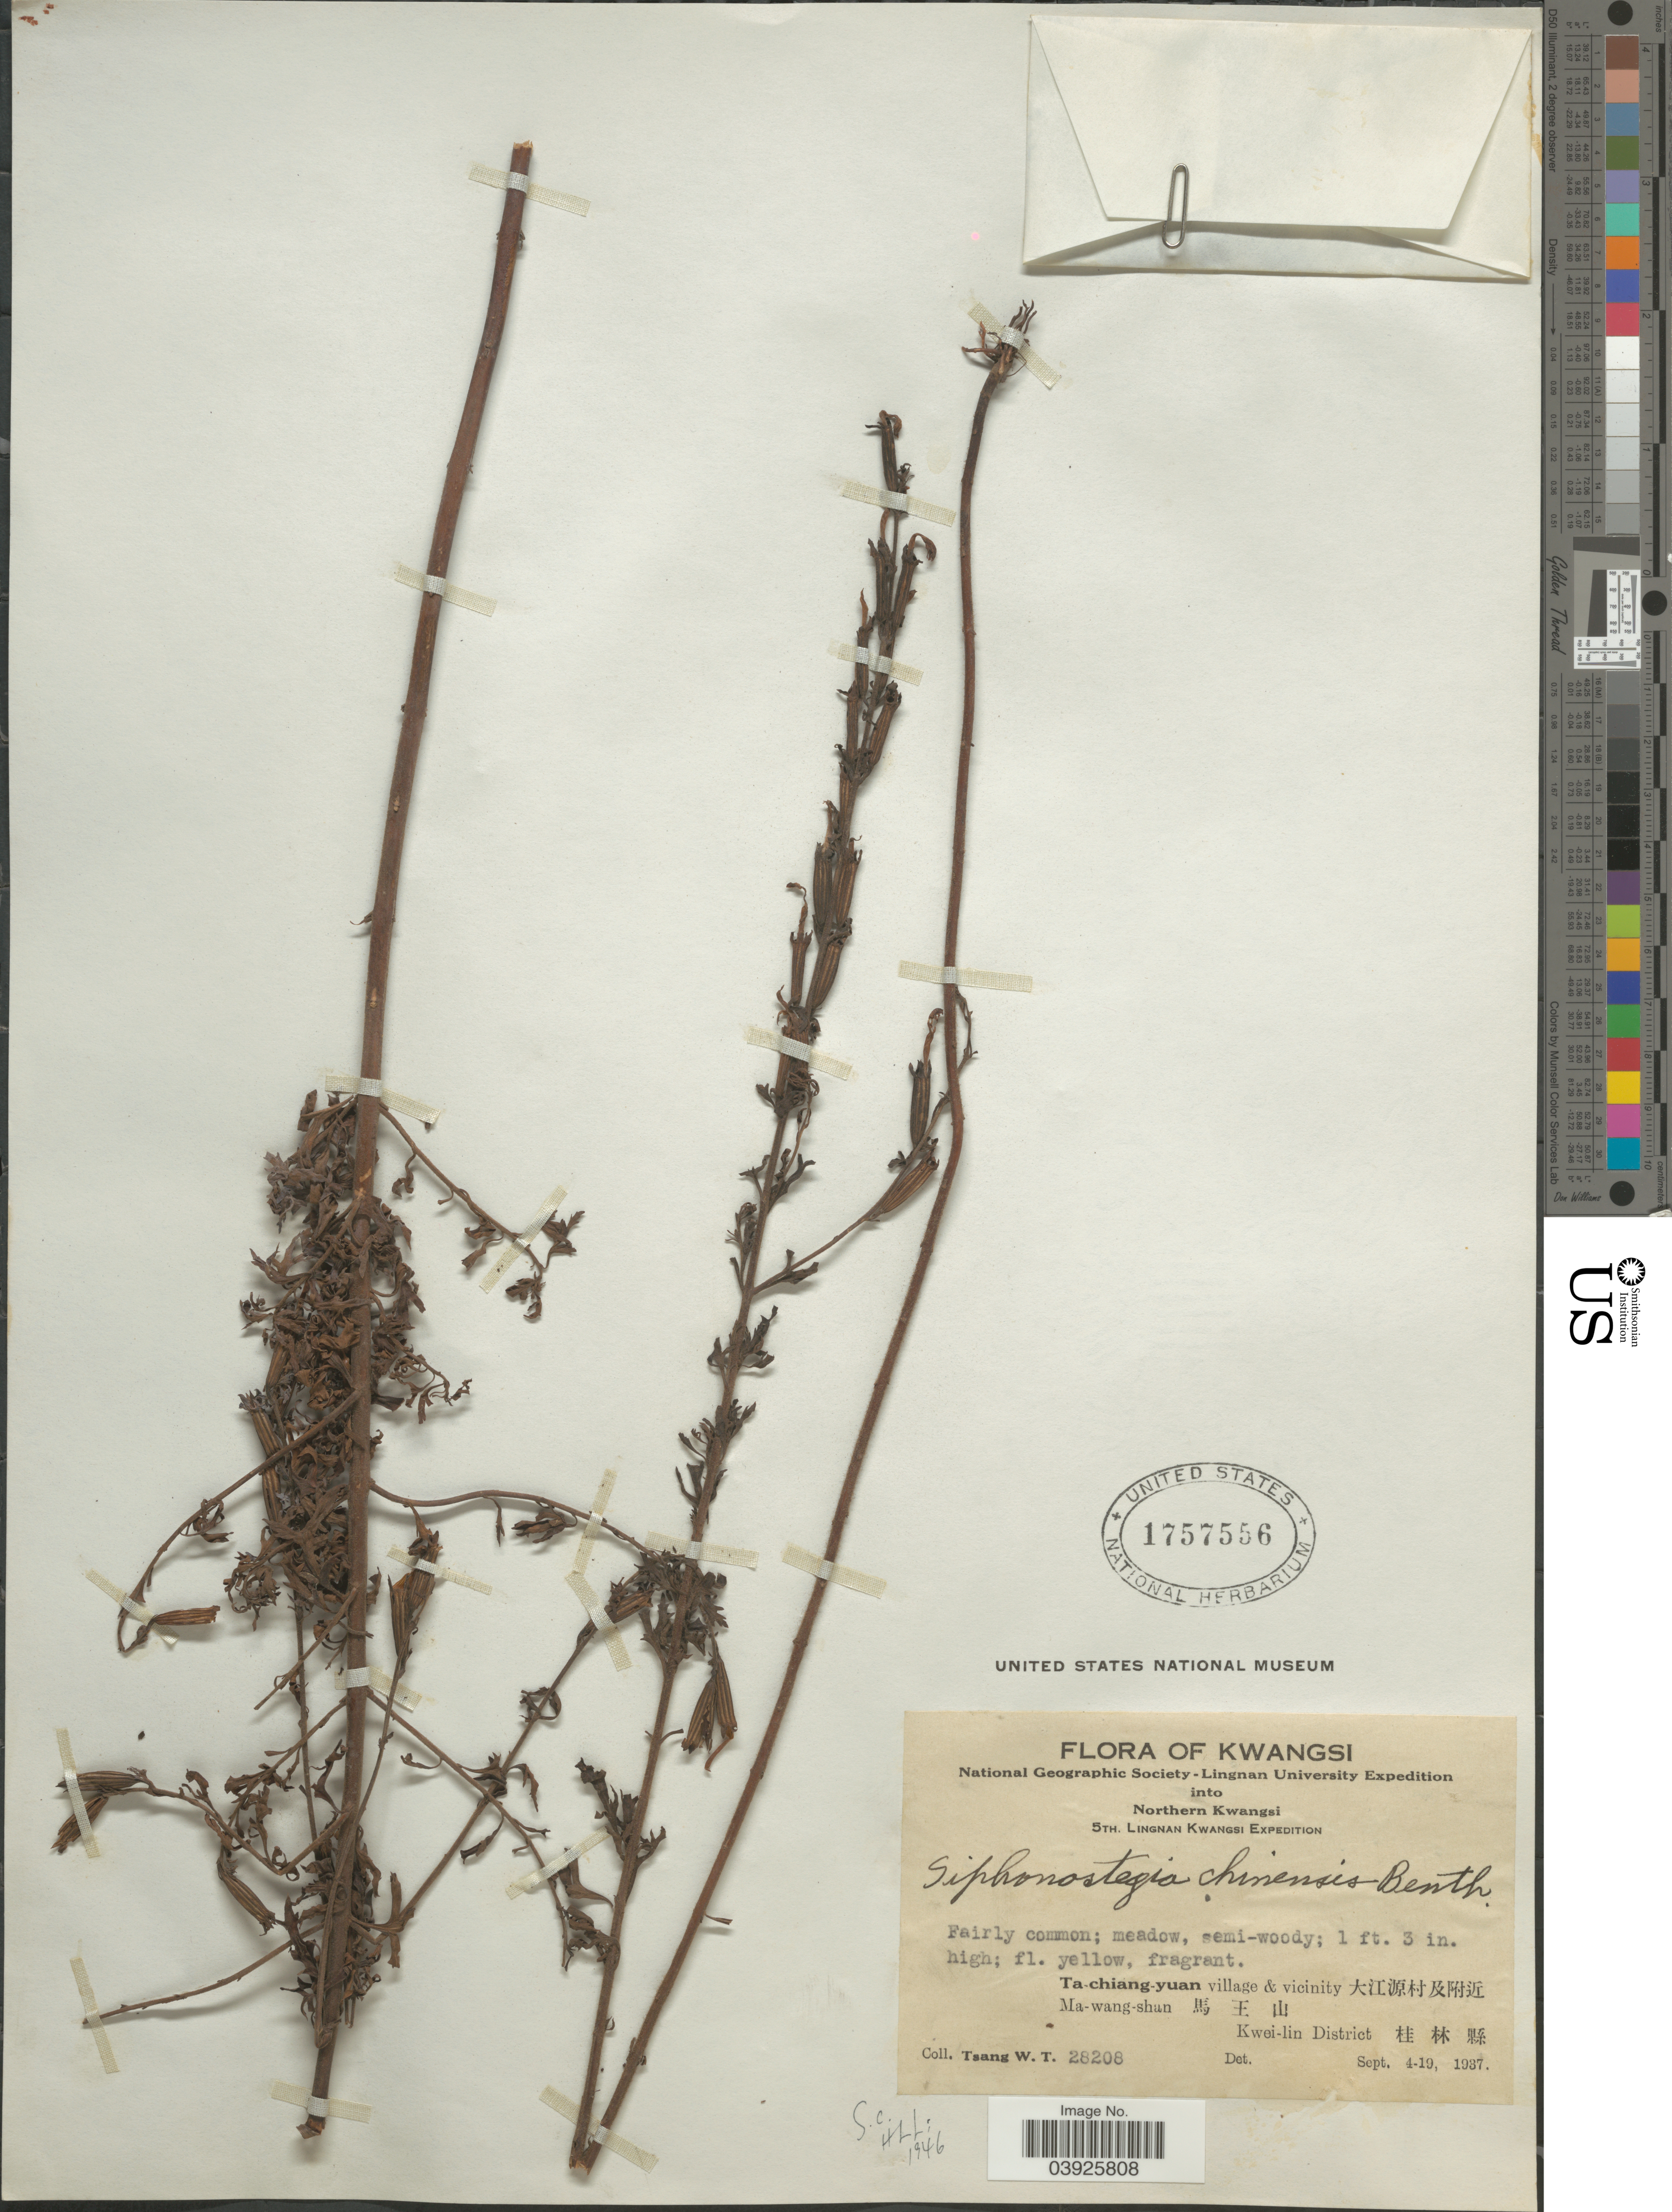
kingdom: Plantae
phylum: Tracheophyta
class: Magnoliopsida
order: Lamiales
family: Orobanchaceae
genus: Siphonostegia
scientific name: Siphonostegia chinensis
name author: Benth.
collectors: W. T. Tsang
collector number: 28208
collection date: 1937-09-04/1937-09-19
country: China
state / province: Guangxi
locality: Kwangsi. Northern Kwangsi. Ta-chiang-yuan village & vicinity X. Ma-wang-shan X. Kwei-lin District X.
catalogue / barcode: US 1757556